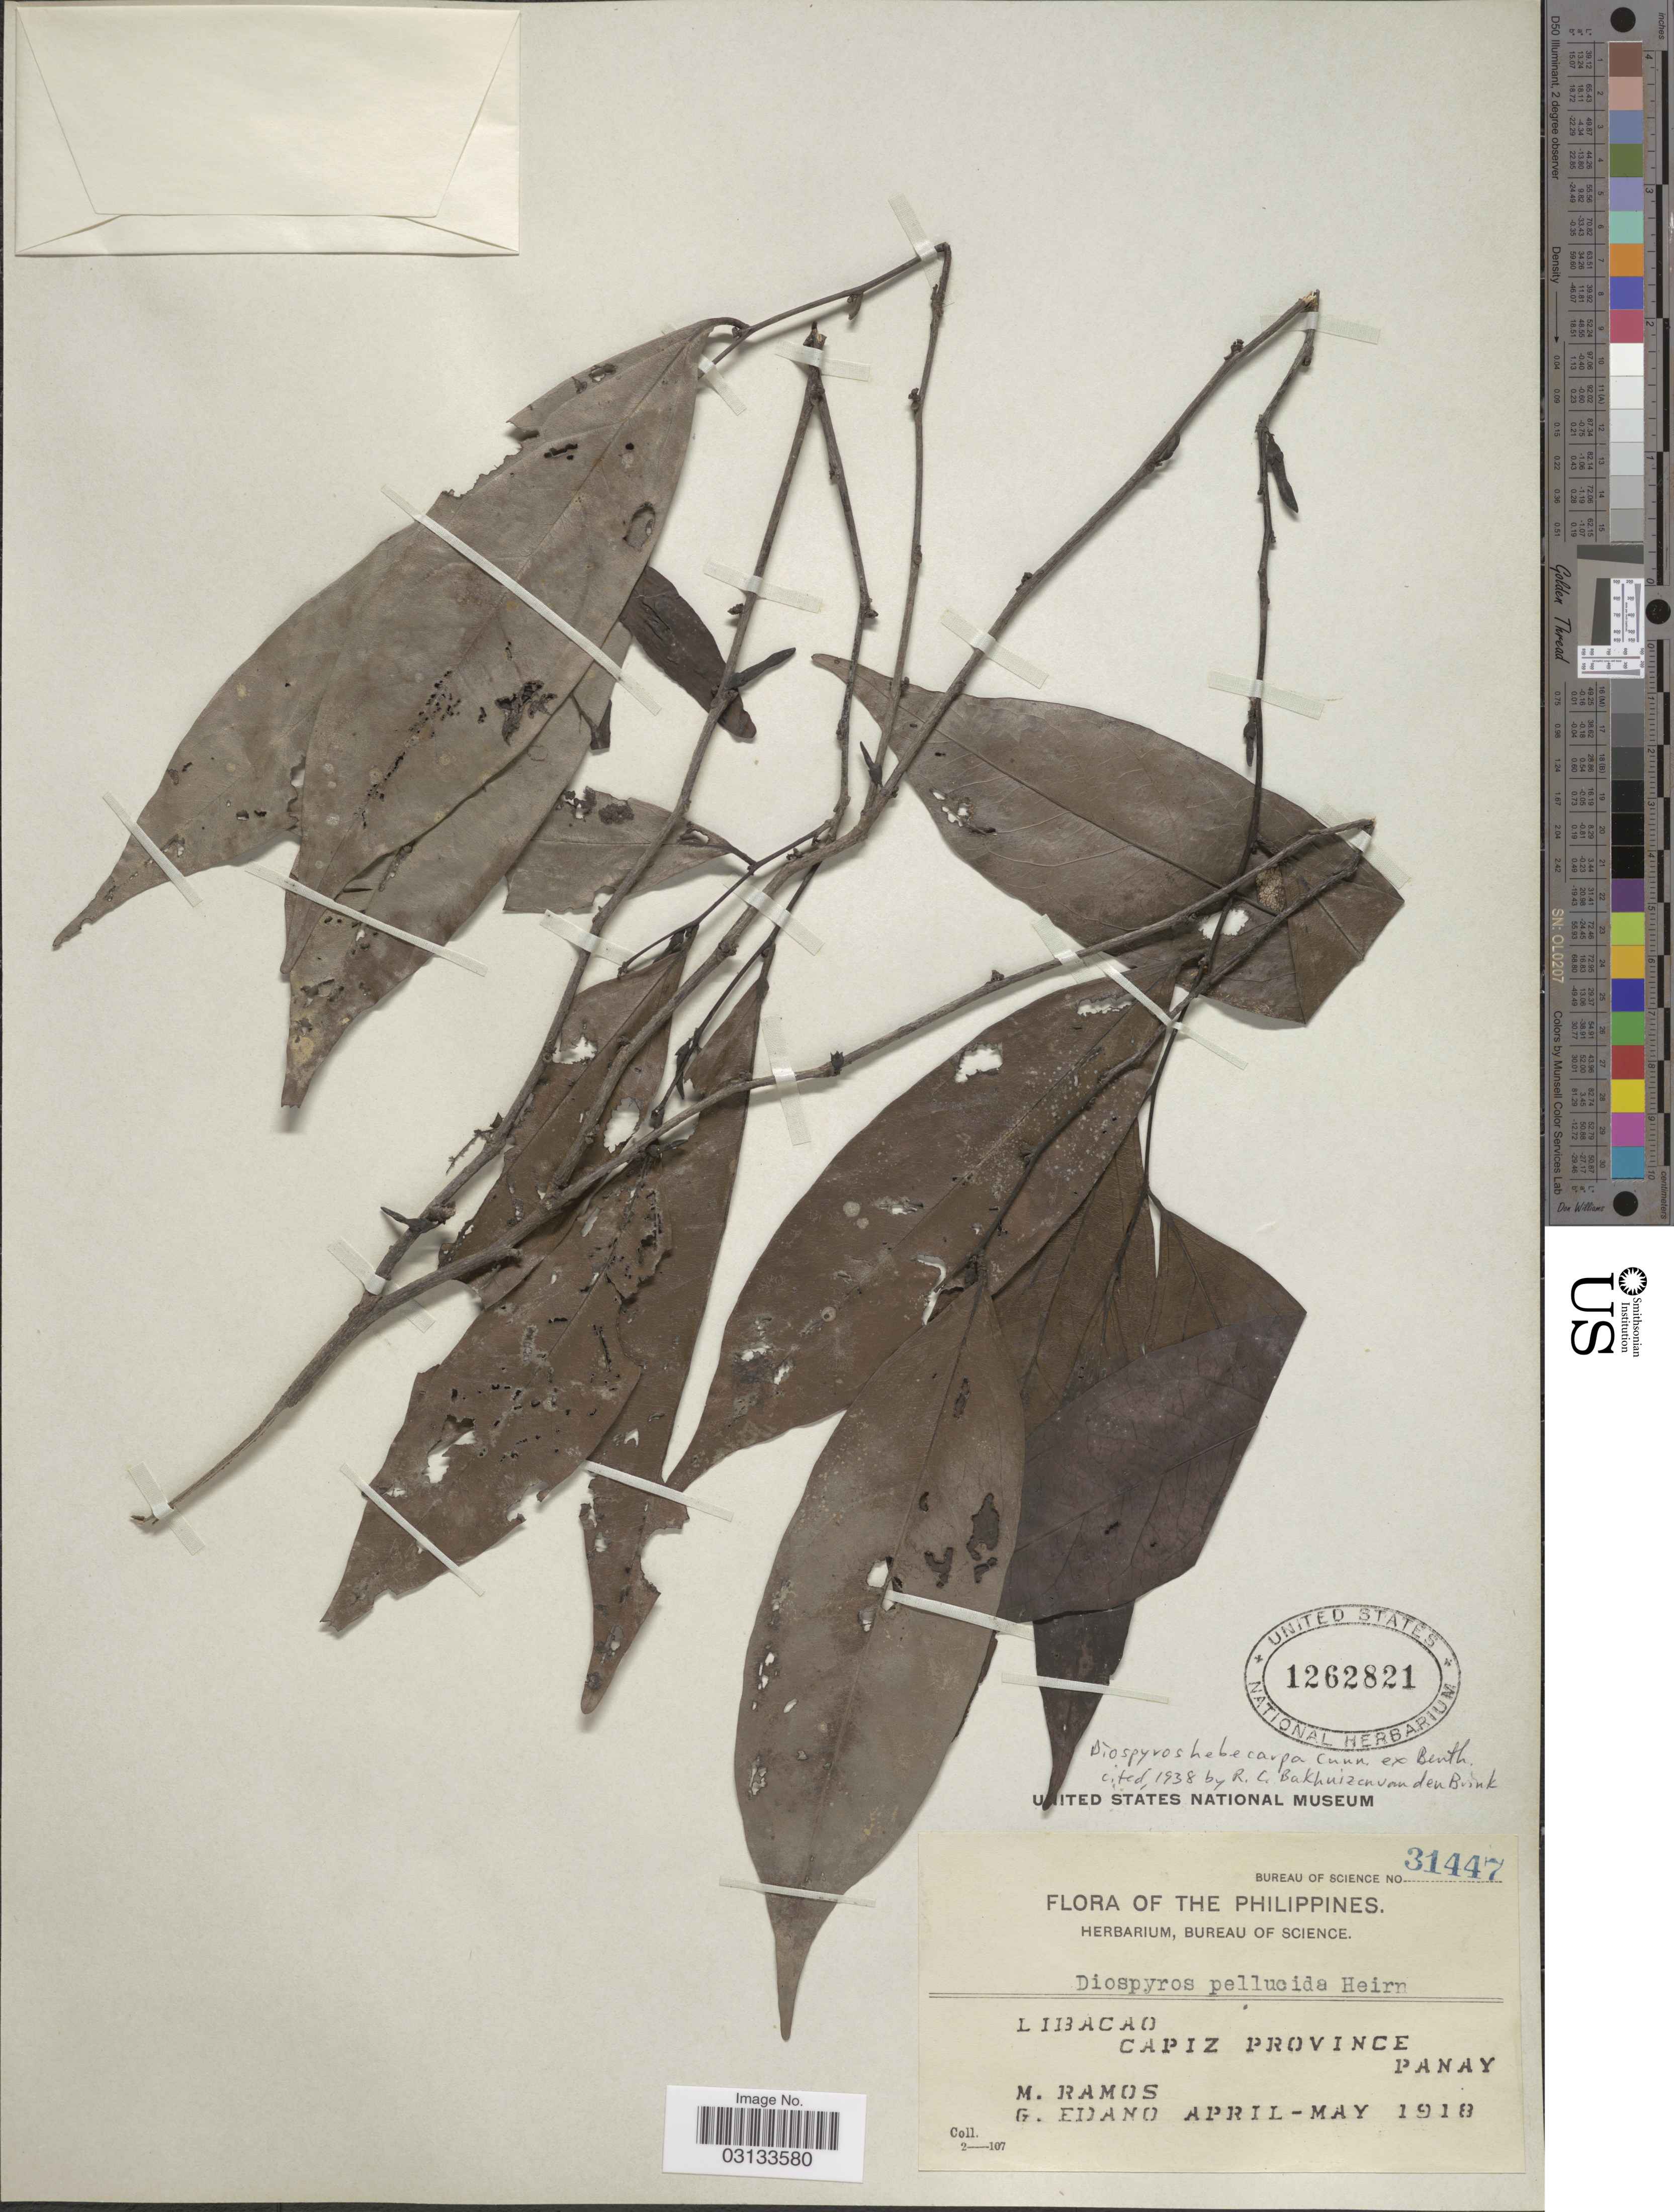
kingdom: Plantae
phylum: Tracheophyta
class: Magnoliopsida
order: Ericales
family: Ebenaceae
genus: Diospyros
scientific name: Diospyros hebecarpa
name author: Cunn. ex Benth.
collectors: M. Ramos & G. Edaño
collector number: Bureau of Science 31447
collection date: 1918-04/1918-05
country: Philippines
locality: Libacao, Capiz Province, Panay.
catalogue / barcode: US 1262821